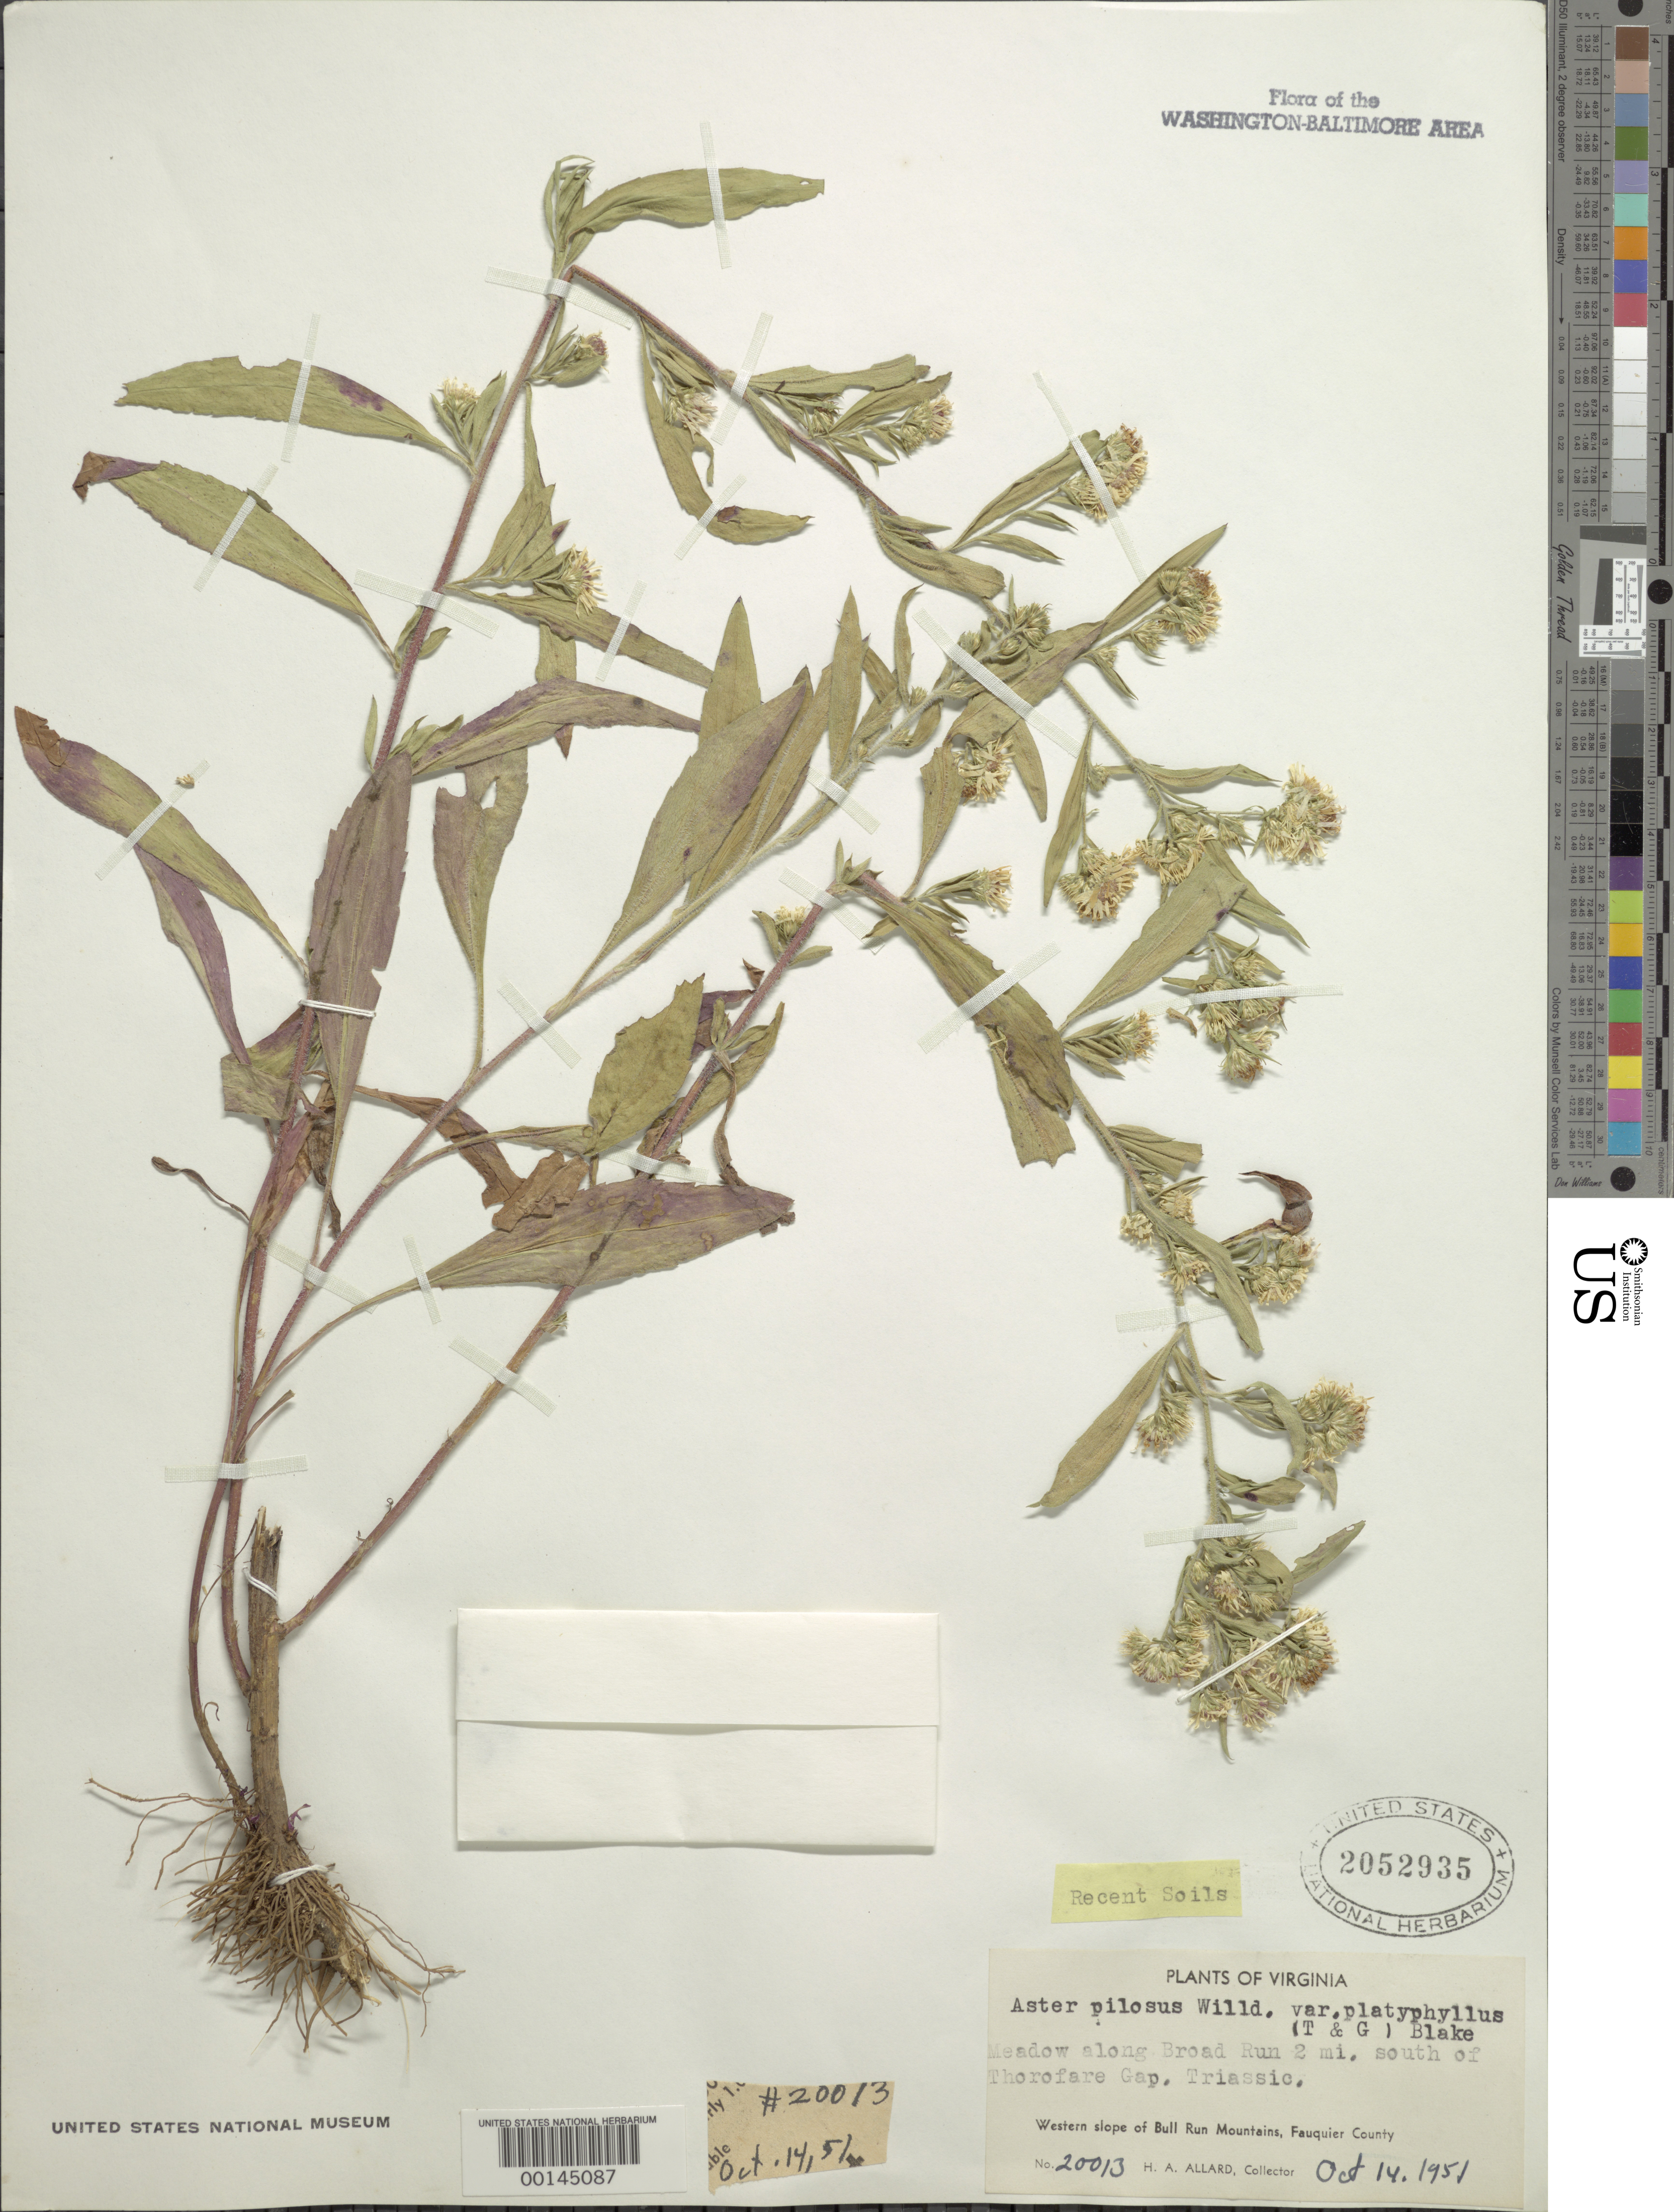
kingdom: Plantae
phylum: Tracheophyta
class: Magnoliopsida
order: Asterales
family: Asteraceae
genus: Symphyotrichum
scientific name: Symphyotrichum pilosum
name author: (Willd.) G.L. Nesom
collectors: H. A. Allard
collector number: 20013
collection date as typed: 14 Oct 1951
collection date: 1951-10-14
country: United States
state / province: Virginia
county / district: Fauquier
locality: Broad Run south of Thorofare Gap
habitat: Meadow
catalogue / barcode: US 2052935